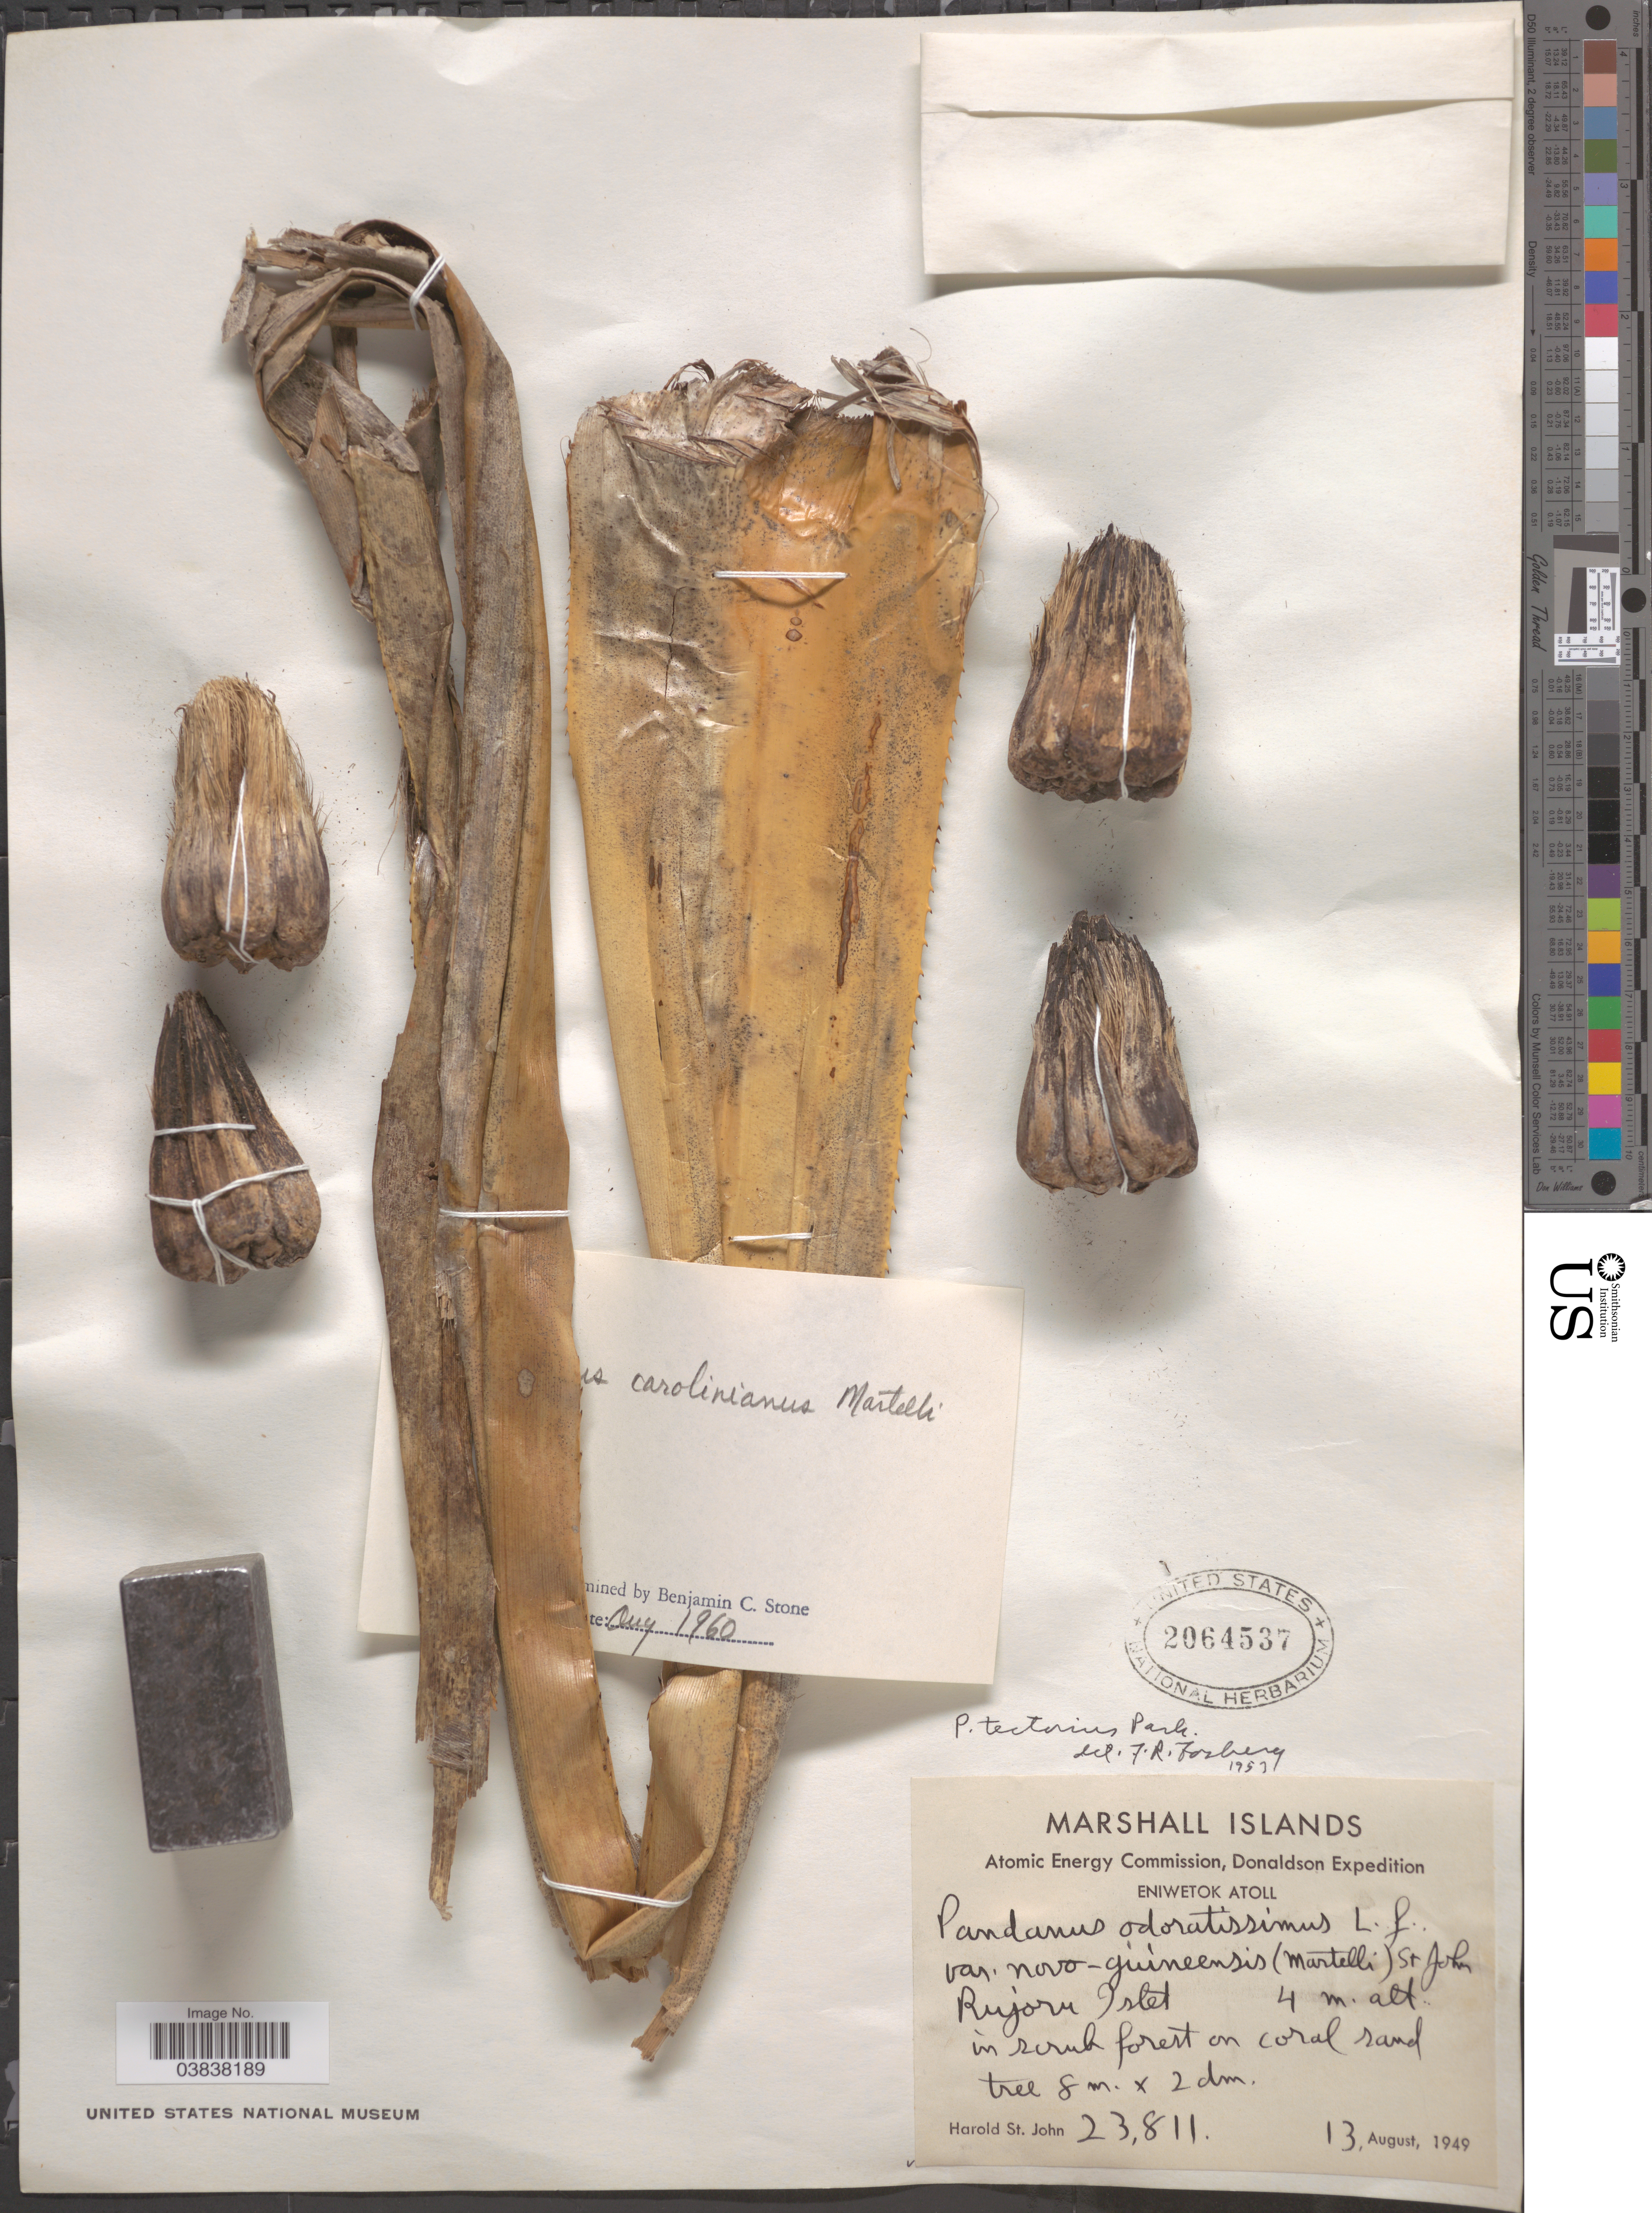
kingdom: Plantae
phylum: Tracheophyta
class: Liliopsida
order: Pandanales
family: Pandanaceae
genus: Pandanus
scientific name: Pandanus carolinianus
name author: Martelli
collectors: H. St. John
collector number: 23811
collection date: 1949-08-13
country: Marshall Islands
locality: Eniwetok Atoll. Rujoru Islet.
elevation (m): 4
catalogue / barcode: US 2064537